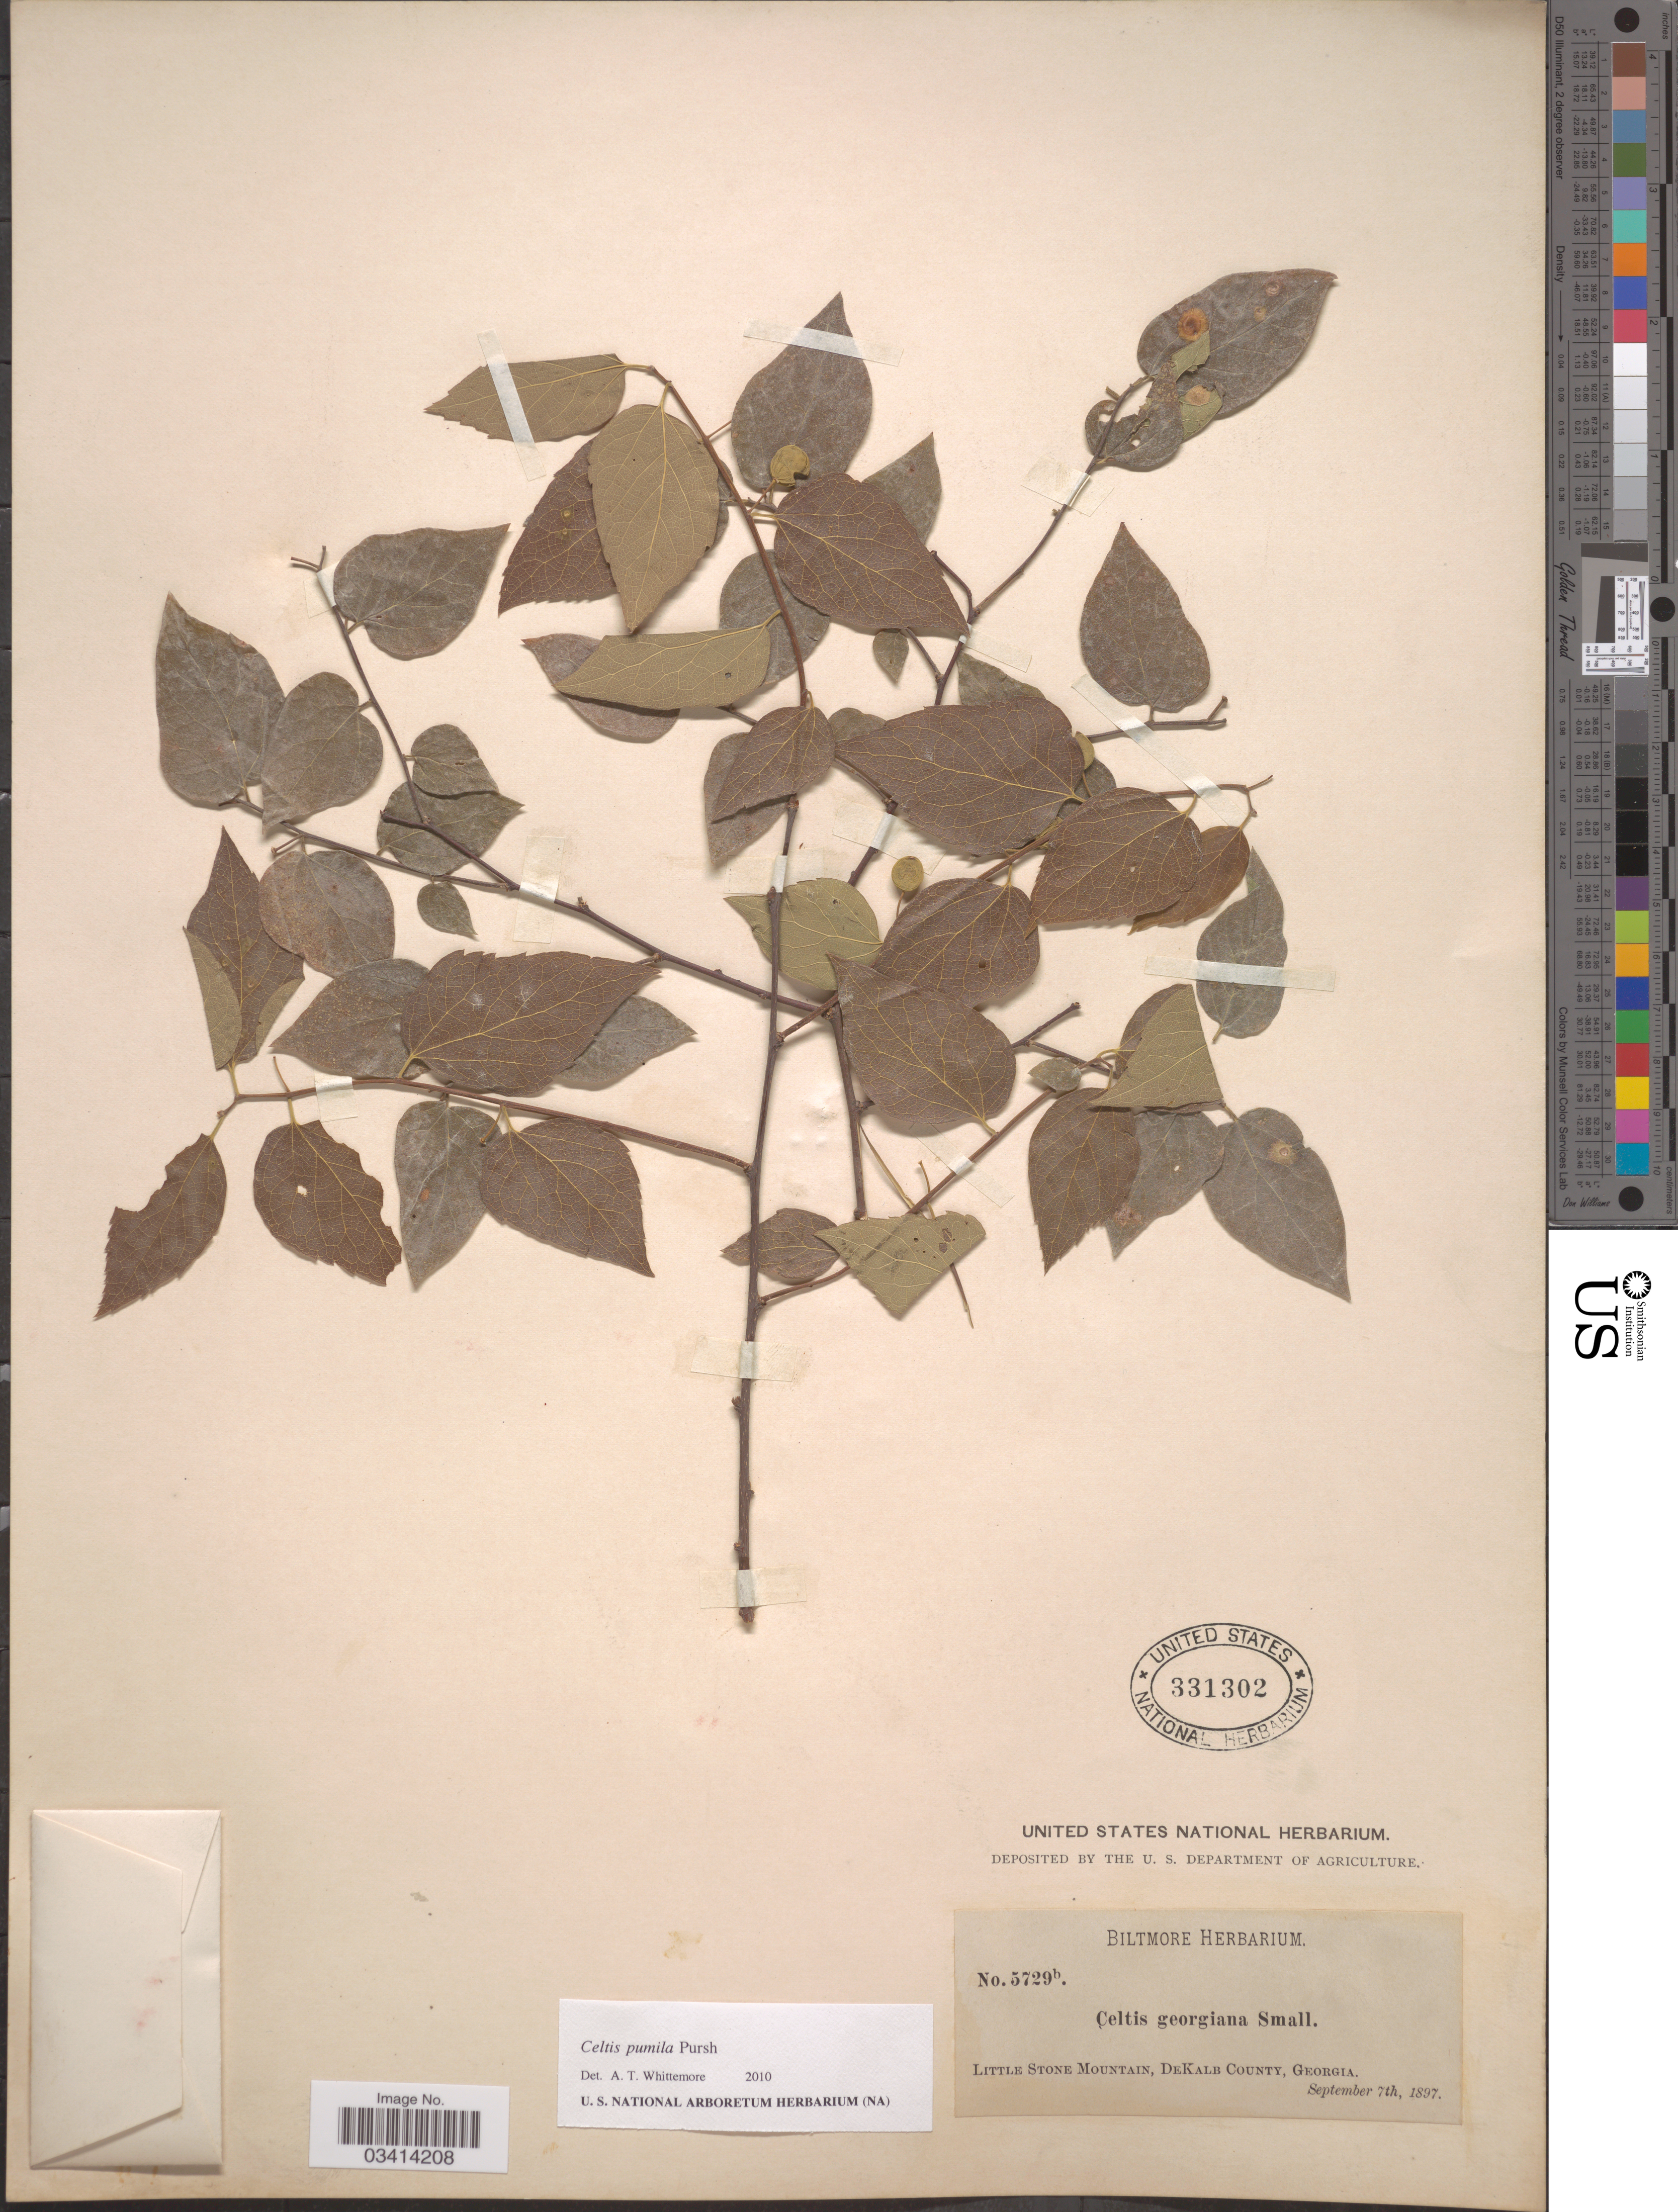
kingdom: Plantae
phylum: Tracheophyta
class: Magnoliopsida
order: Rosales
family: Cannabaceae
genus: Celtis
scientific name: Celtis pumila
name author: Pursh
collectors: ex herb. Biltmore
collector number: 5729b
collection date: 1897-09-07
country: United States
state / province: Georgia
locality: Little Stone Mountain, DeKalb County.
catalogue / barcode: US 331302